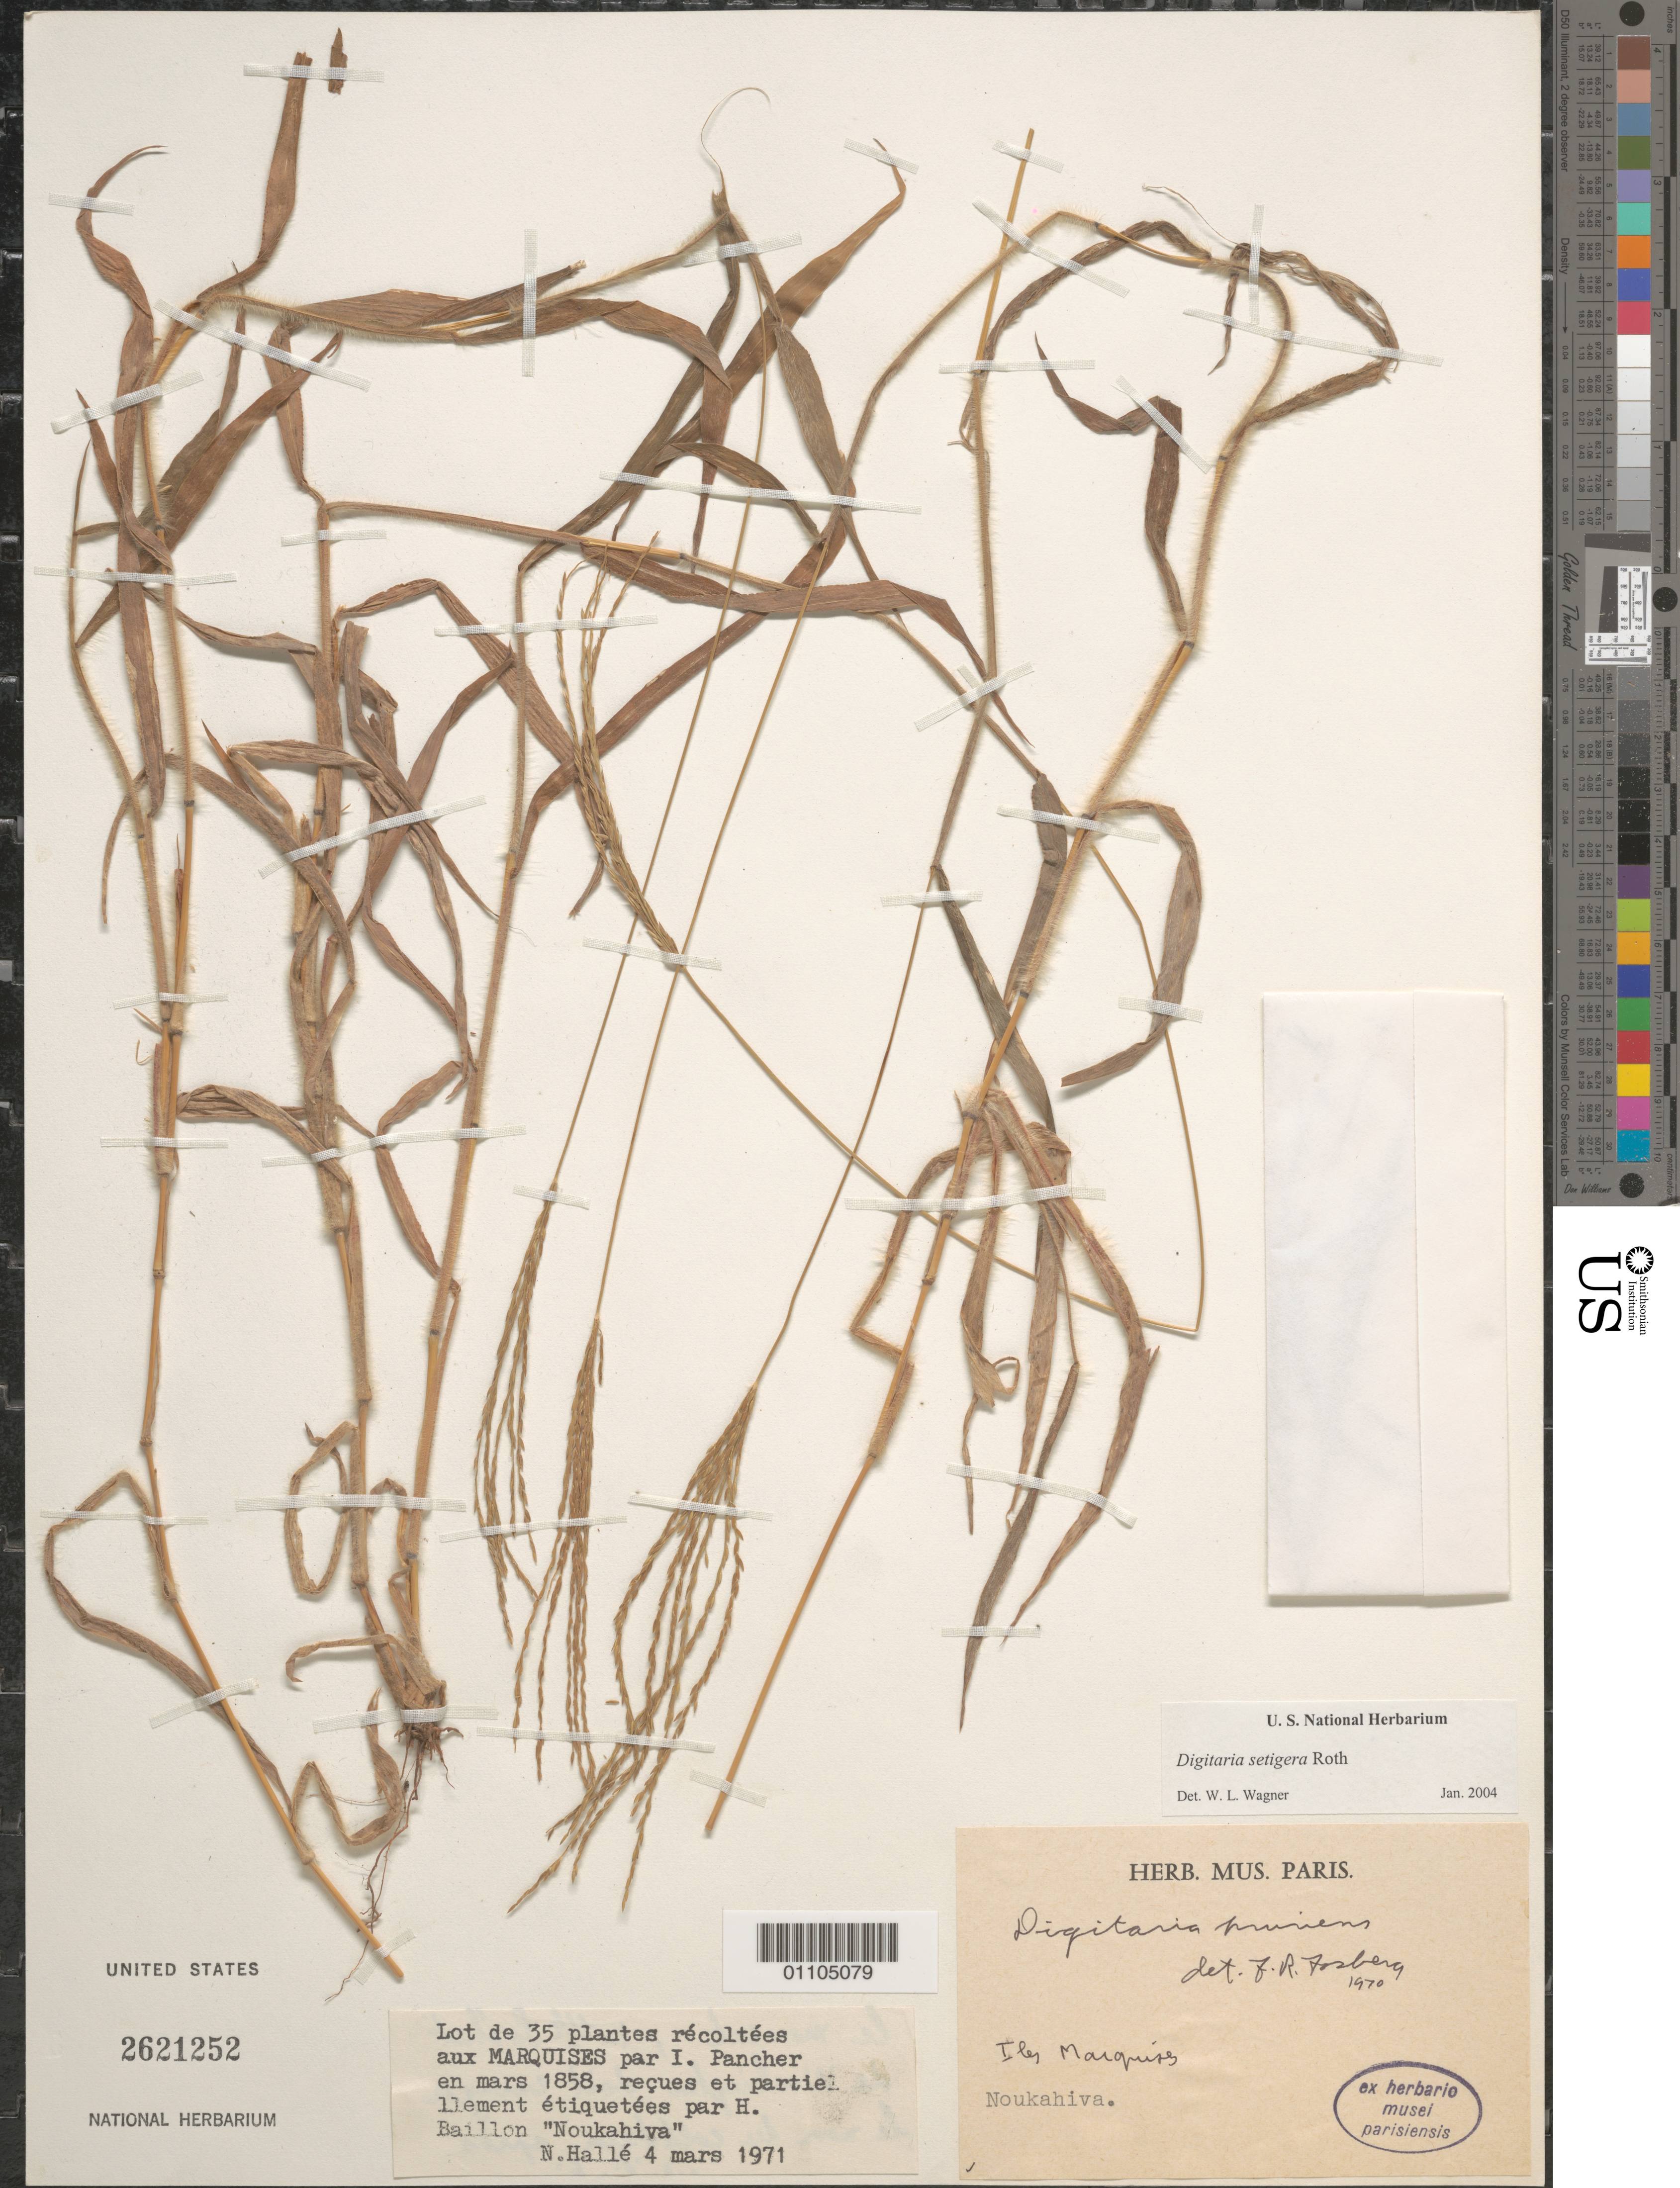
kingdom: Plantae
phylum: Tracheophyta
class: Liliopsida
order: Poales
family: Poaceae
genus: Digitaria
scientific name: Digitaria setigera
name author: Roth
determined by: Wagner, W. L., (BOT), Smithsonian Institution - National Museum of Natural History (UNITED STATES)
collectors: J. A. I. Pancher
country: French Polynesia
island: Nuku Hiva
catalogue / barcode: US 2621252